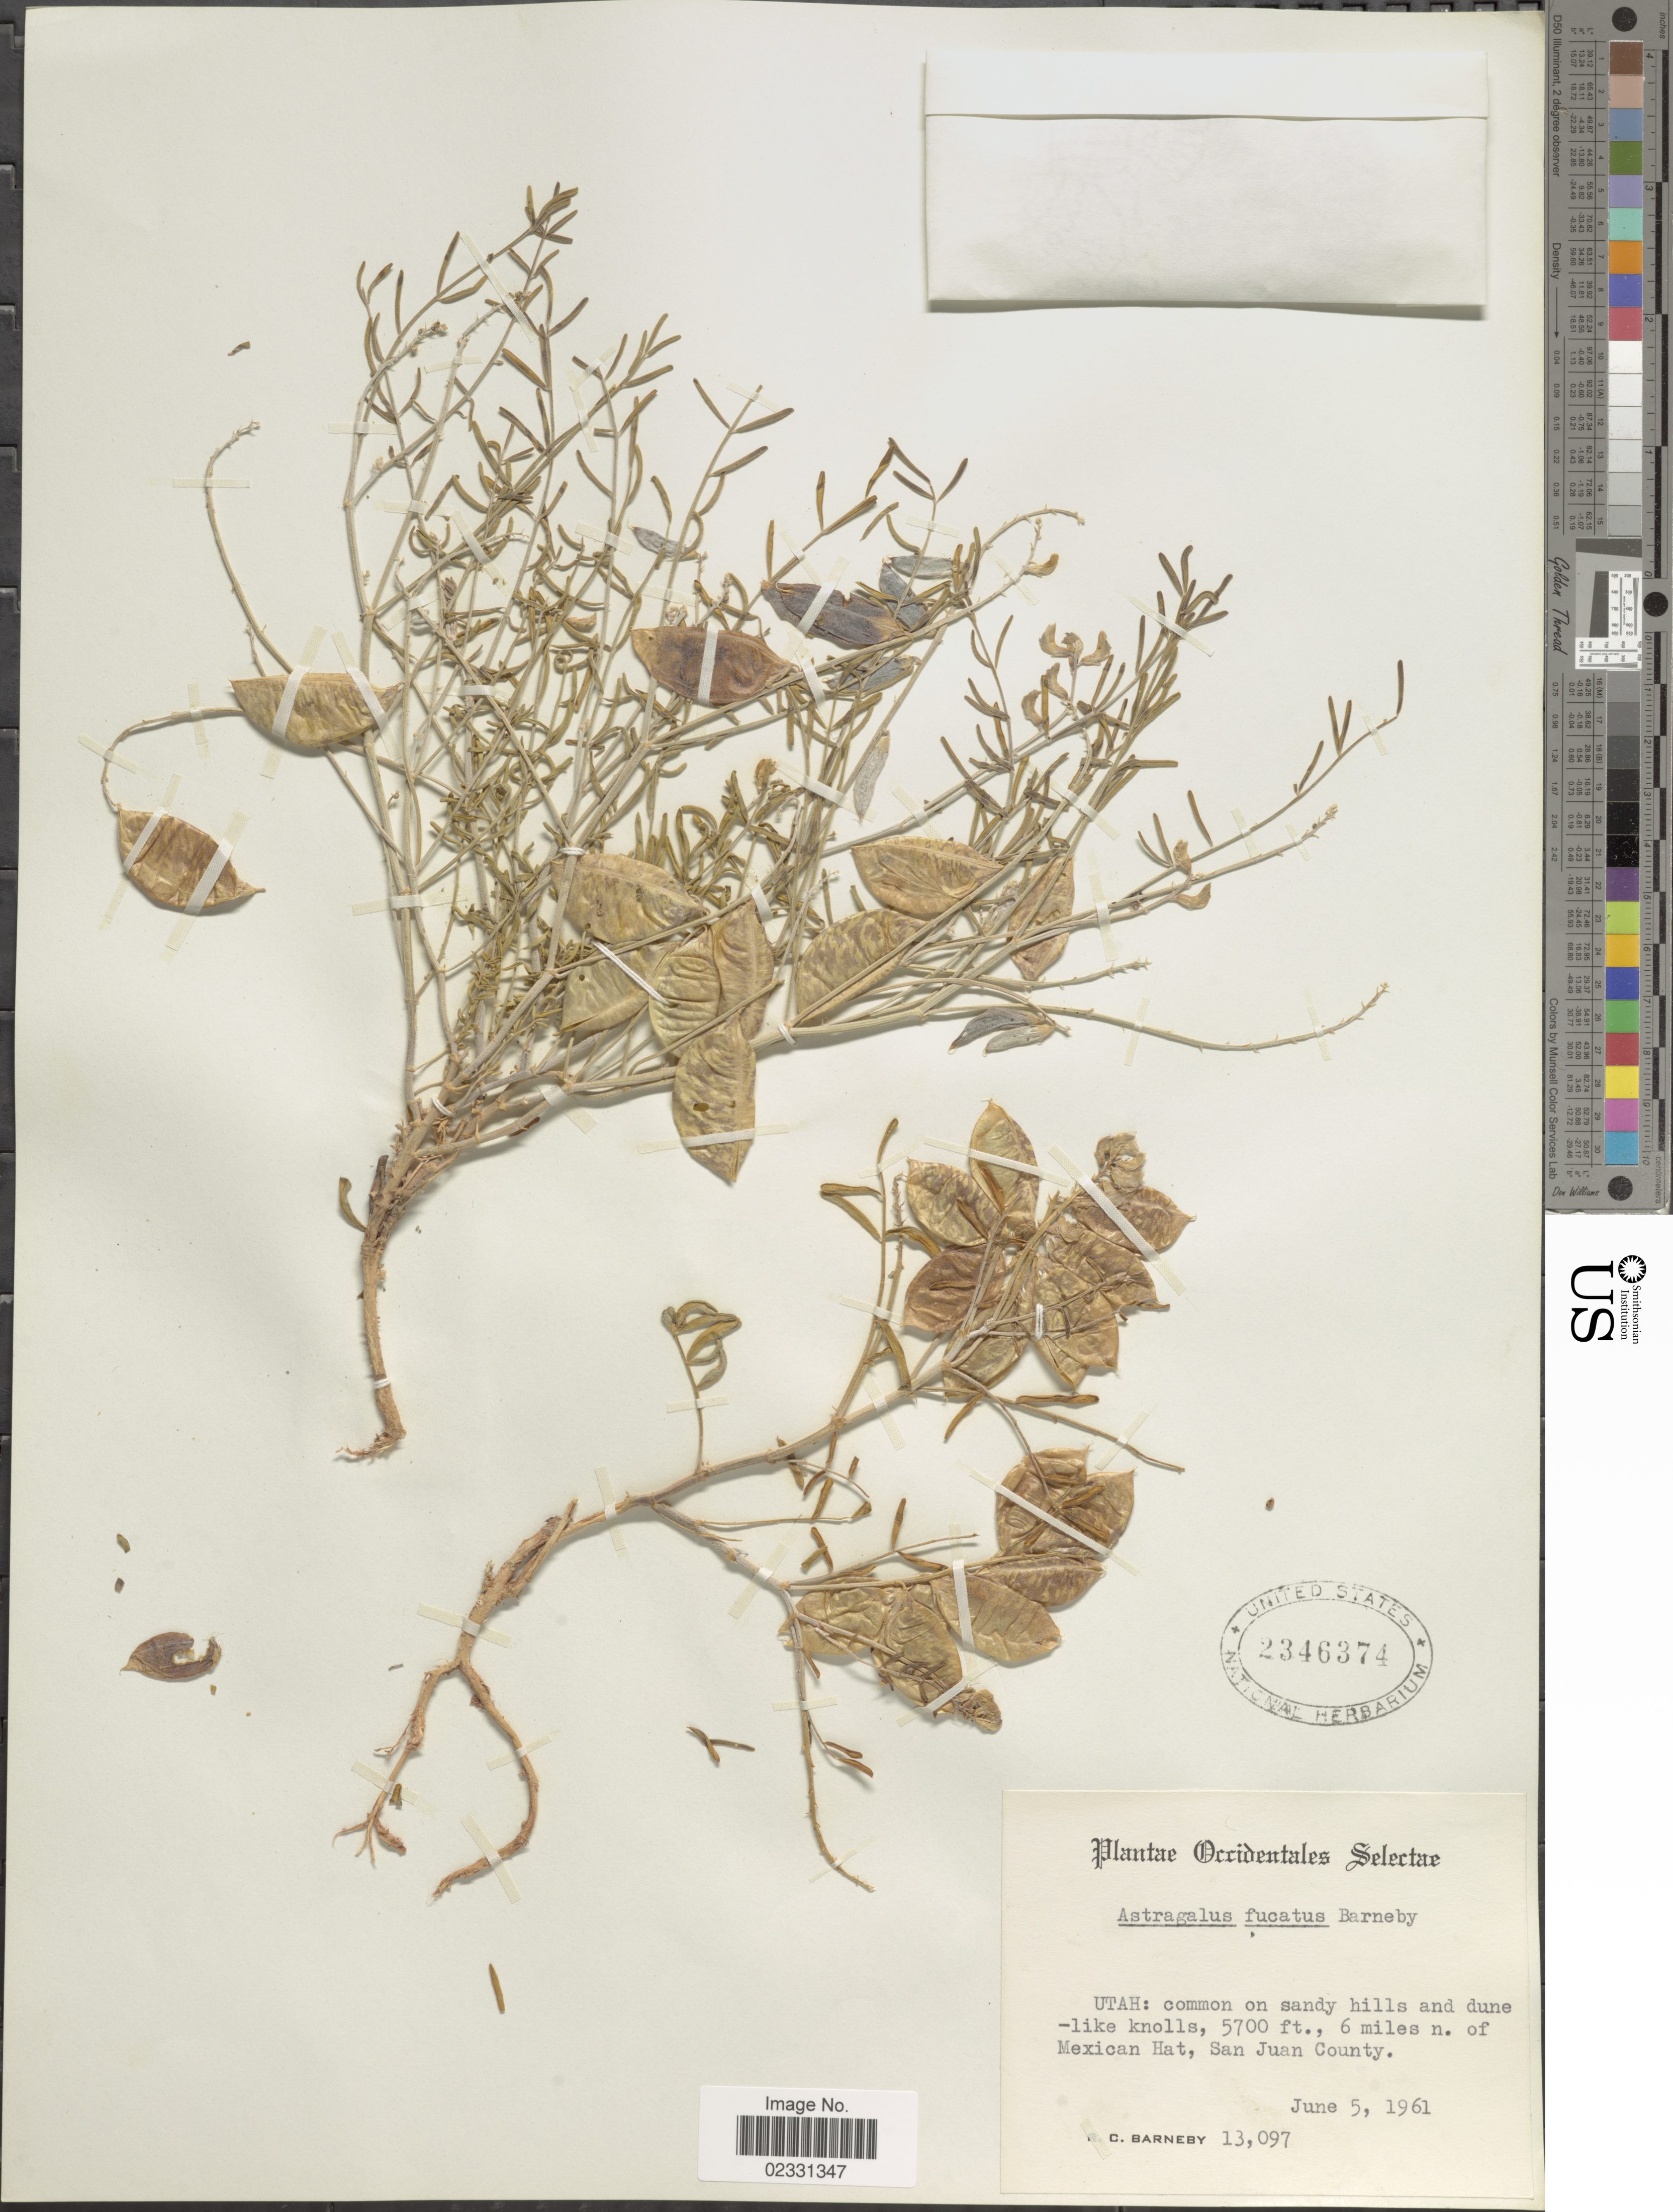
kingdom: Plantae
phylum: Tracheophyta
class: Magnoliopsida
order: Fabales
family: Fabaceae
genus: Astragalus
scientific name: Astragalus fucatus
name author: Barneby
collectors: R. C. Barneby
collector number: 13097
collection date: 1961-06-05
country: United States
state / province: Utah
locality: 6 miles n. of Mexican Hat, San Juan County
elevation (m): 1737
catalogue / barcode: US 2346374